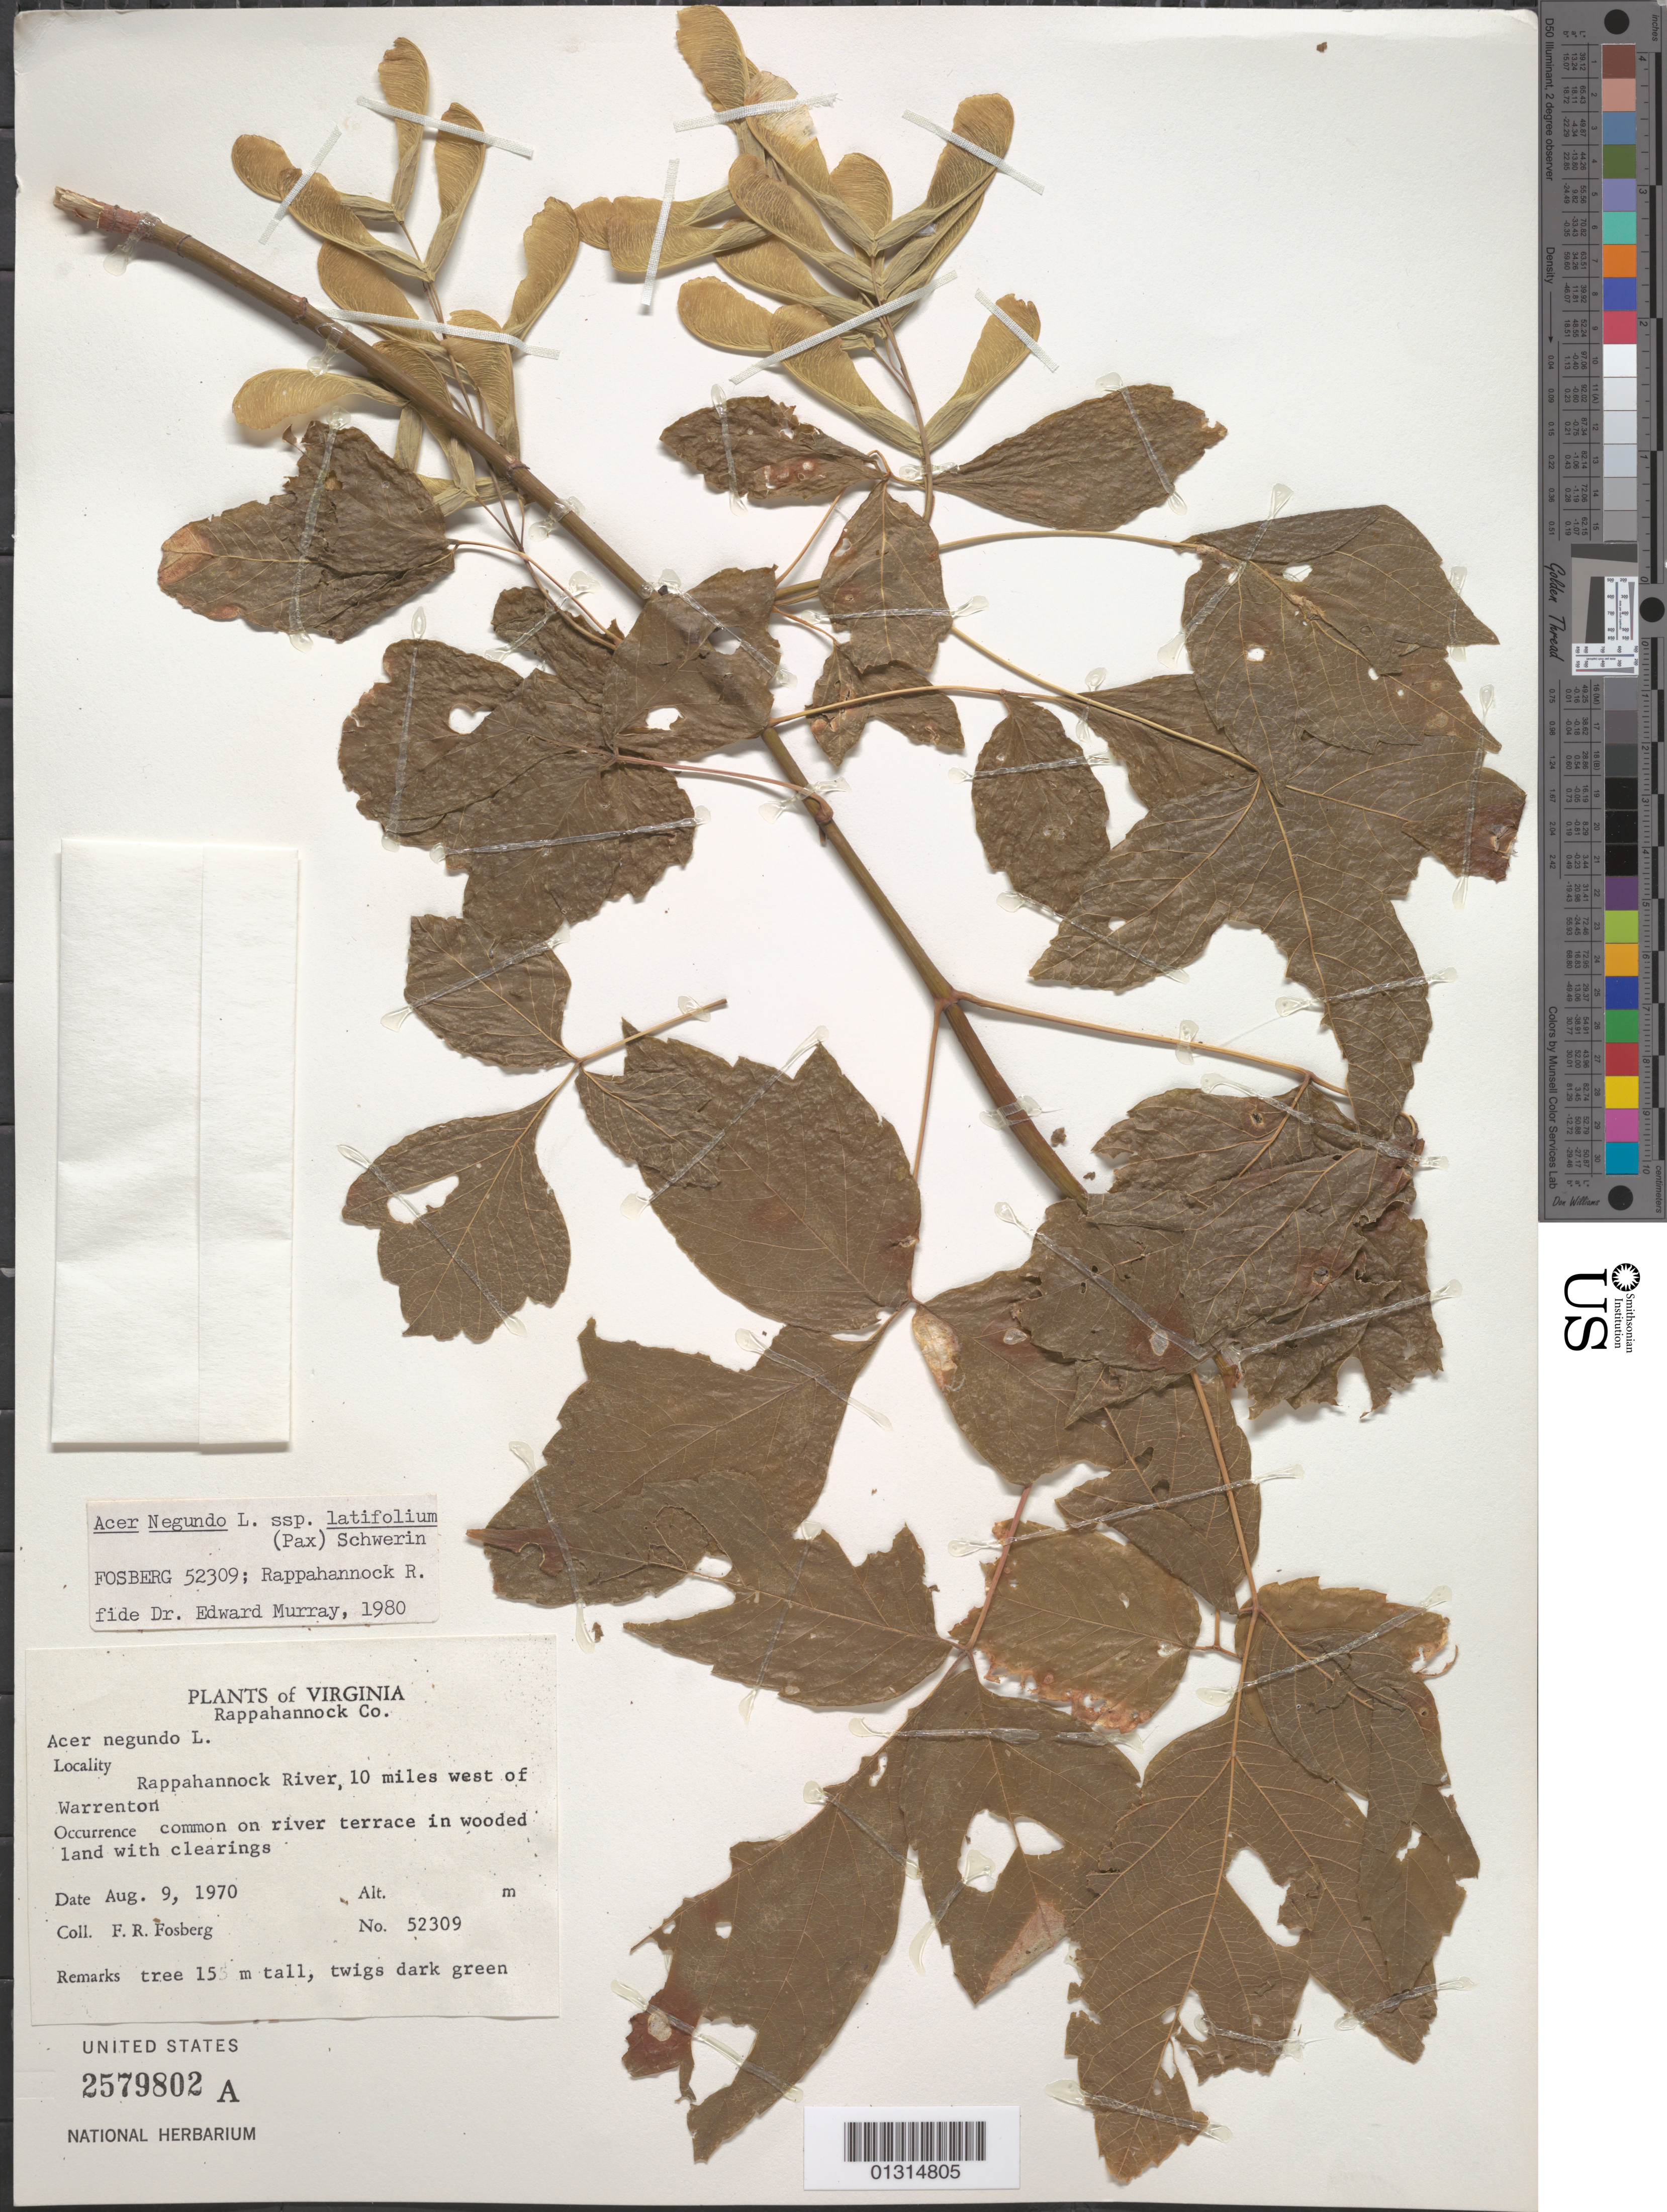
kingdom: Plantae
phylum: Tracheophyta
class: Magnoliopsida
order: Sapindales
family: Sapindaceae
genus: Acer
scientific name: Acer negundo subsp. latifolium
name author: (Pax) Schwer.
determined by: Murray, Edward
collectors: F. R. Fosberg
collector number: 52309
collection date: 1970-08-09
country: United States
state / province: Virginia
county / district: Rappahannock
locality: Rappahannock County, Rappahannock River, 10 miles W of Warrenton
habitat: Common on river terrace in wooded land with clearings.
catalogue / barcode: US 2579802A